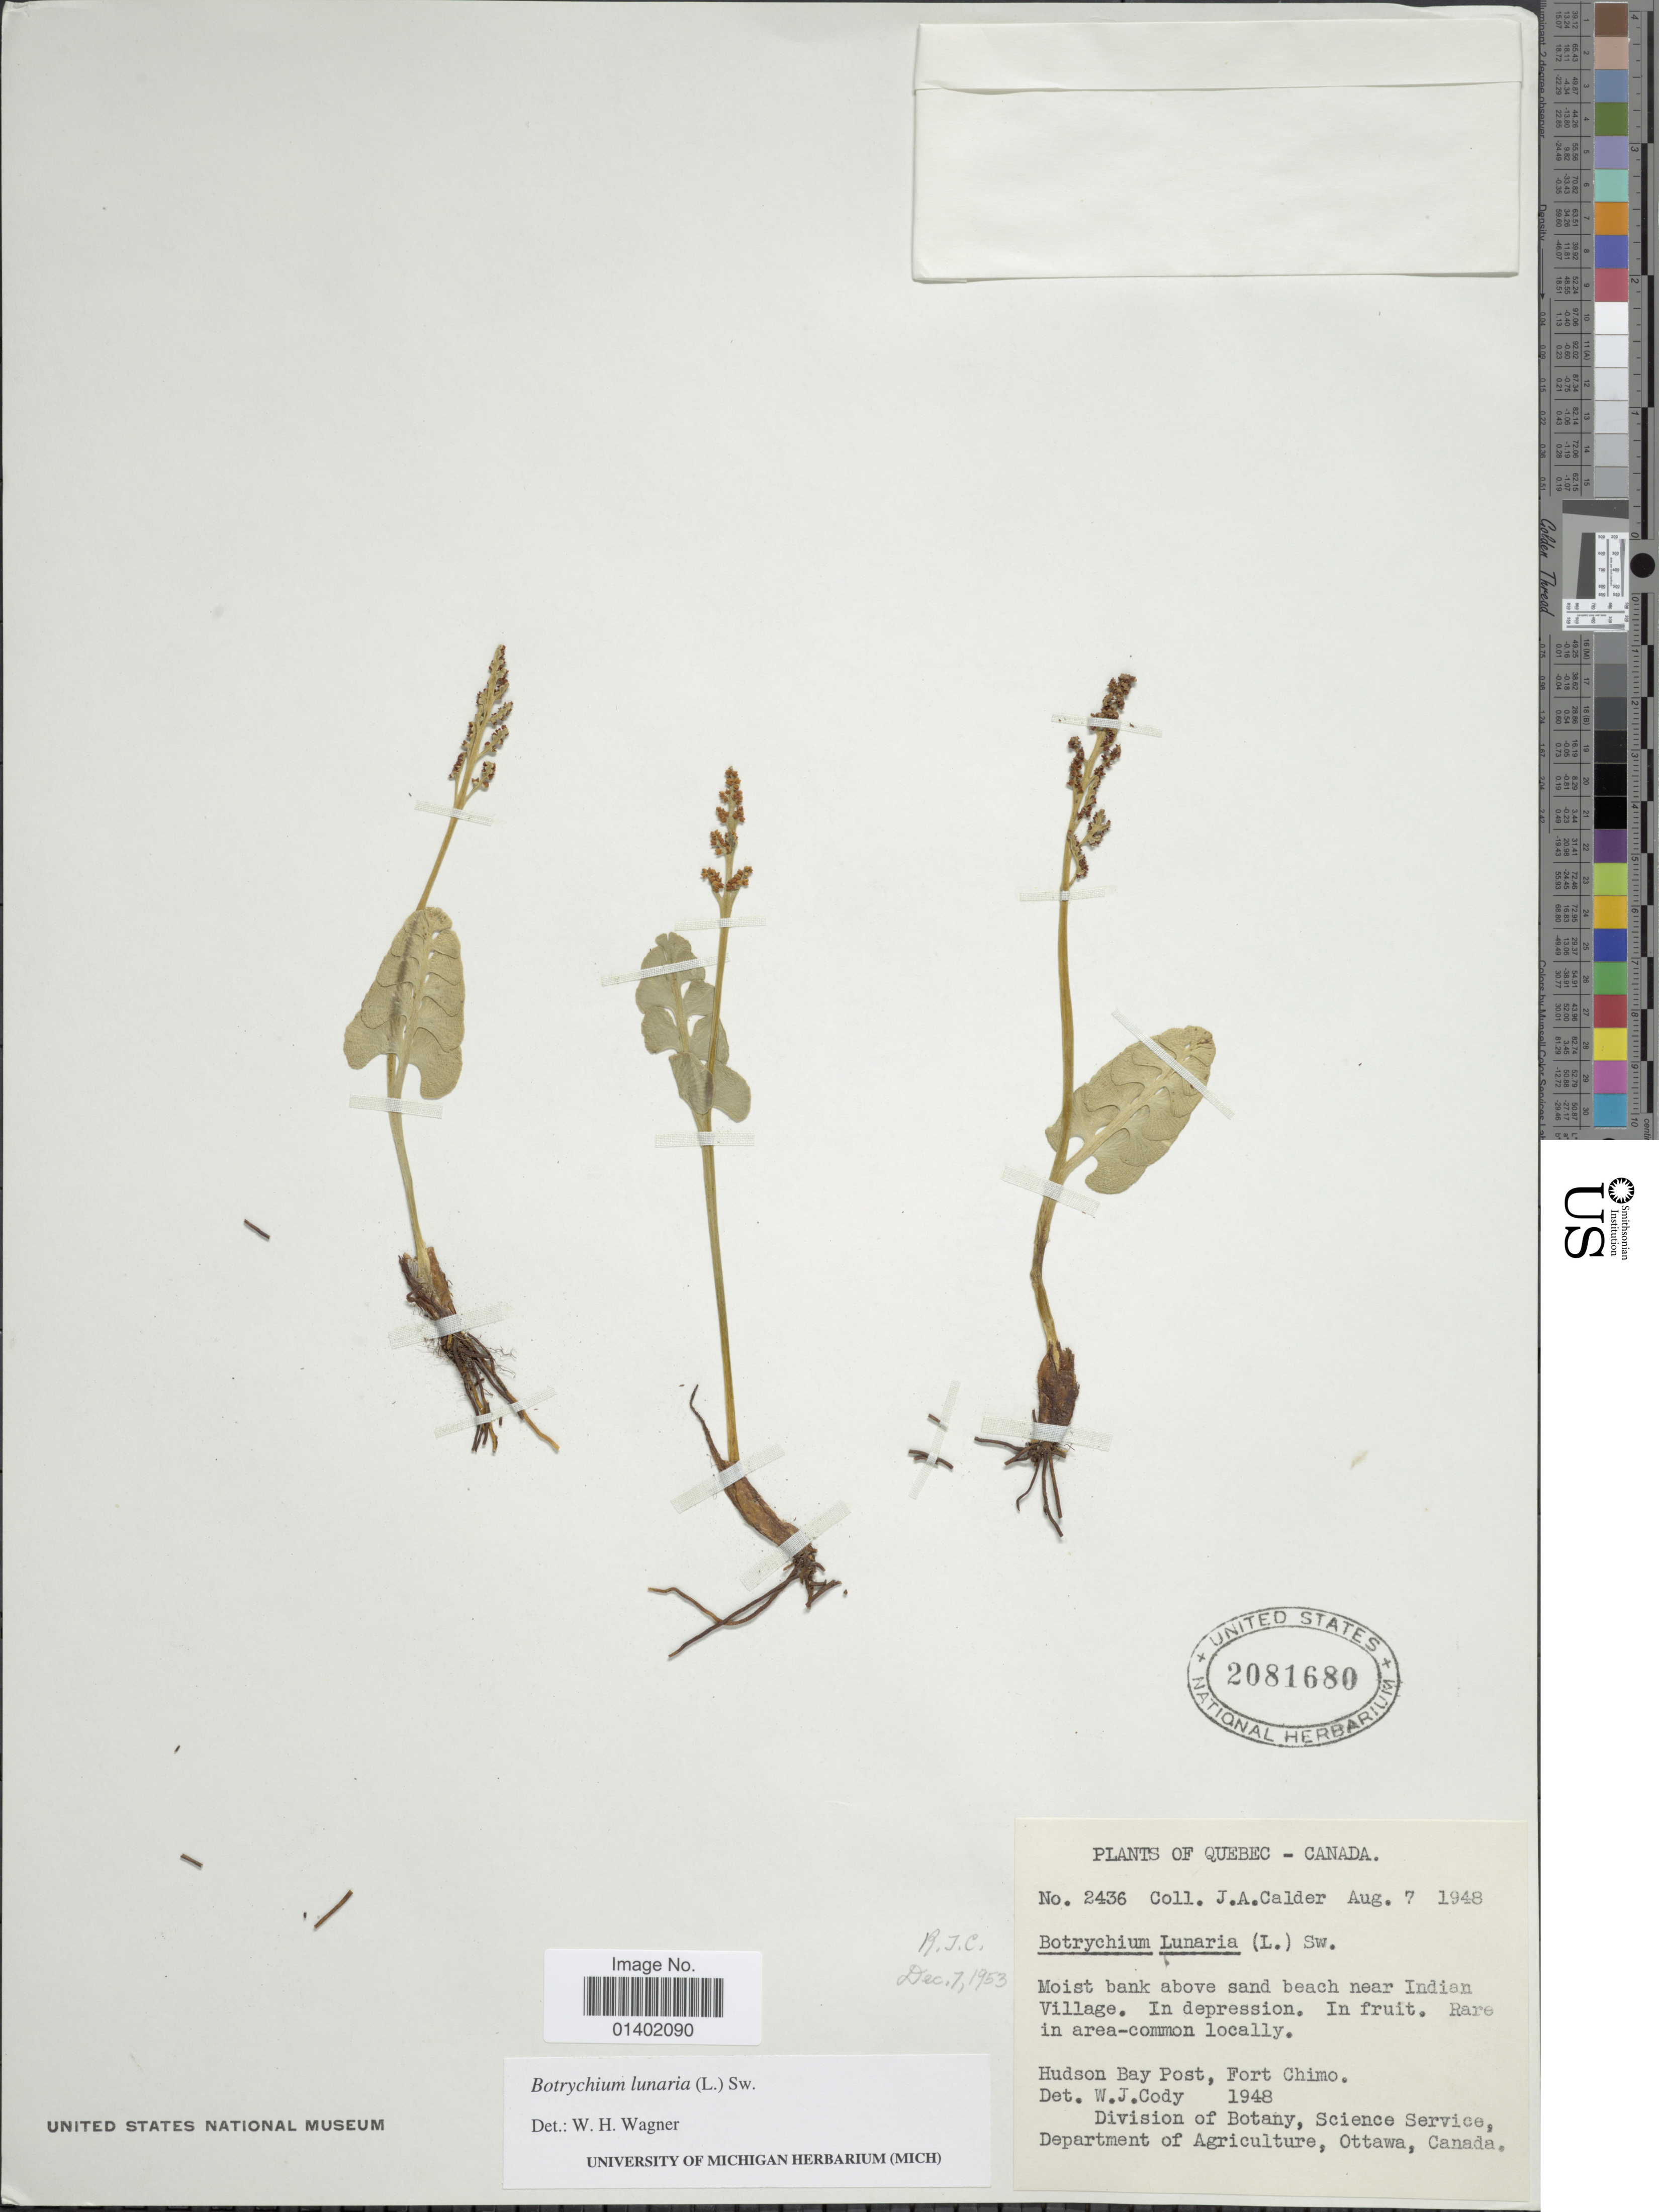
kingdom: Plantae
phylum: Tracheophyta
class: Polypodiopsida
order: Ophioglossales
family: Ophioglossaceae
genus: Botrychium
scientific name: Botrychium lunaria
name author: (L.) Sw.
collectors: J. A. Calder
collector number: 2436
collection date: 1948-08-07/1953-12-07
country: Canada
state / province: Quebec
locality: Moist bank above sand beach near Indian Village, Hudson Bay Post, Fort Chimo.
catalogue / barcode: US 2081680